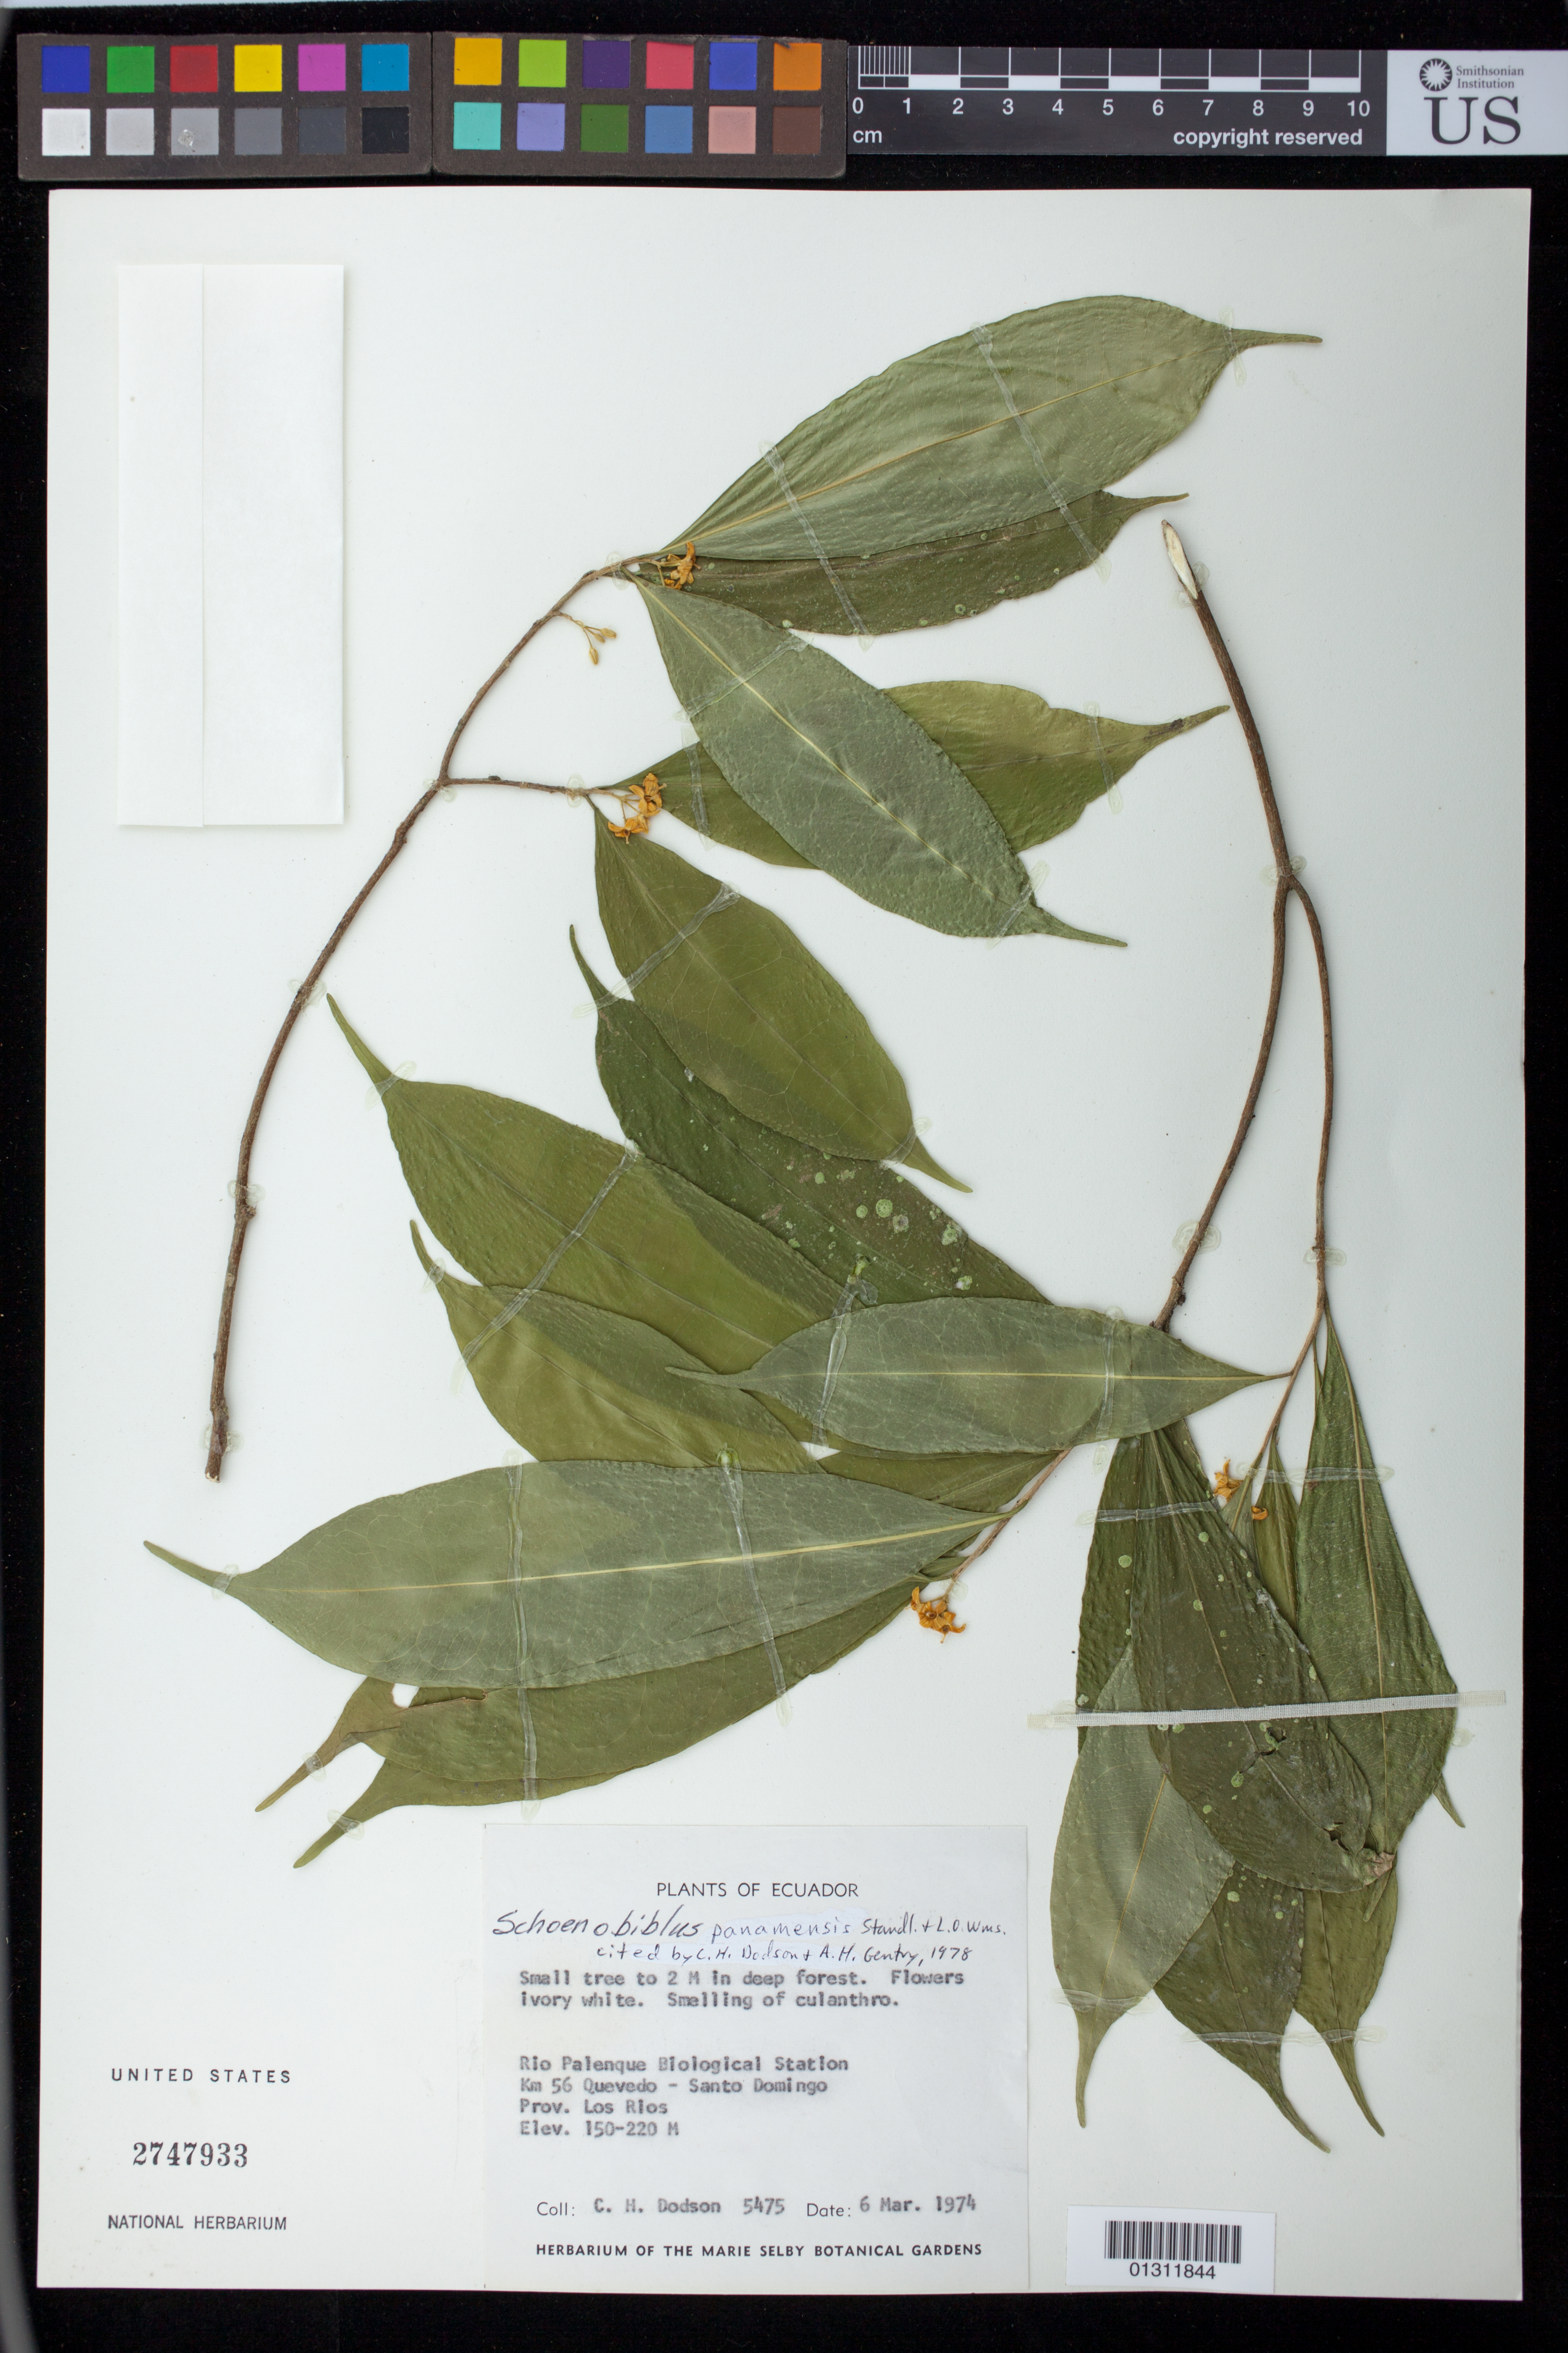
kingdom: Plantae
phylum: Tracheophyta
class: Magnoliopsida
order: Malvales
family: Thymelaeaceae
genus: Schoenobiblus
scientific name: Schoenobiblus panamensis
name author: Standl. & L.O. Williams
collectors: C. H. Dodson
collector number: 5475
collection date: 1974-03-06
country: Ecuador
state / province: Los Ríos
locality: Rio Palenque Biological Station. Km 56 Quevedo - Santo Domingo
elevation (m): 150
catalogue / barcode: US 2747933